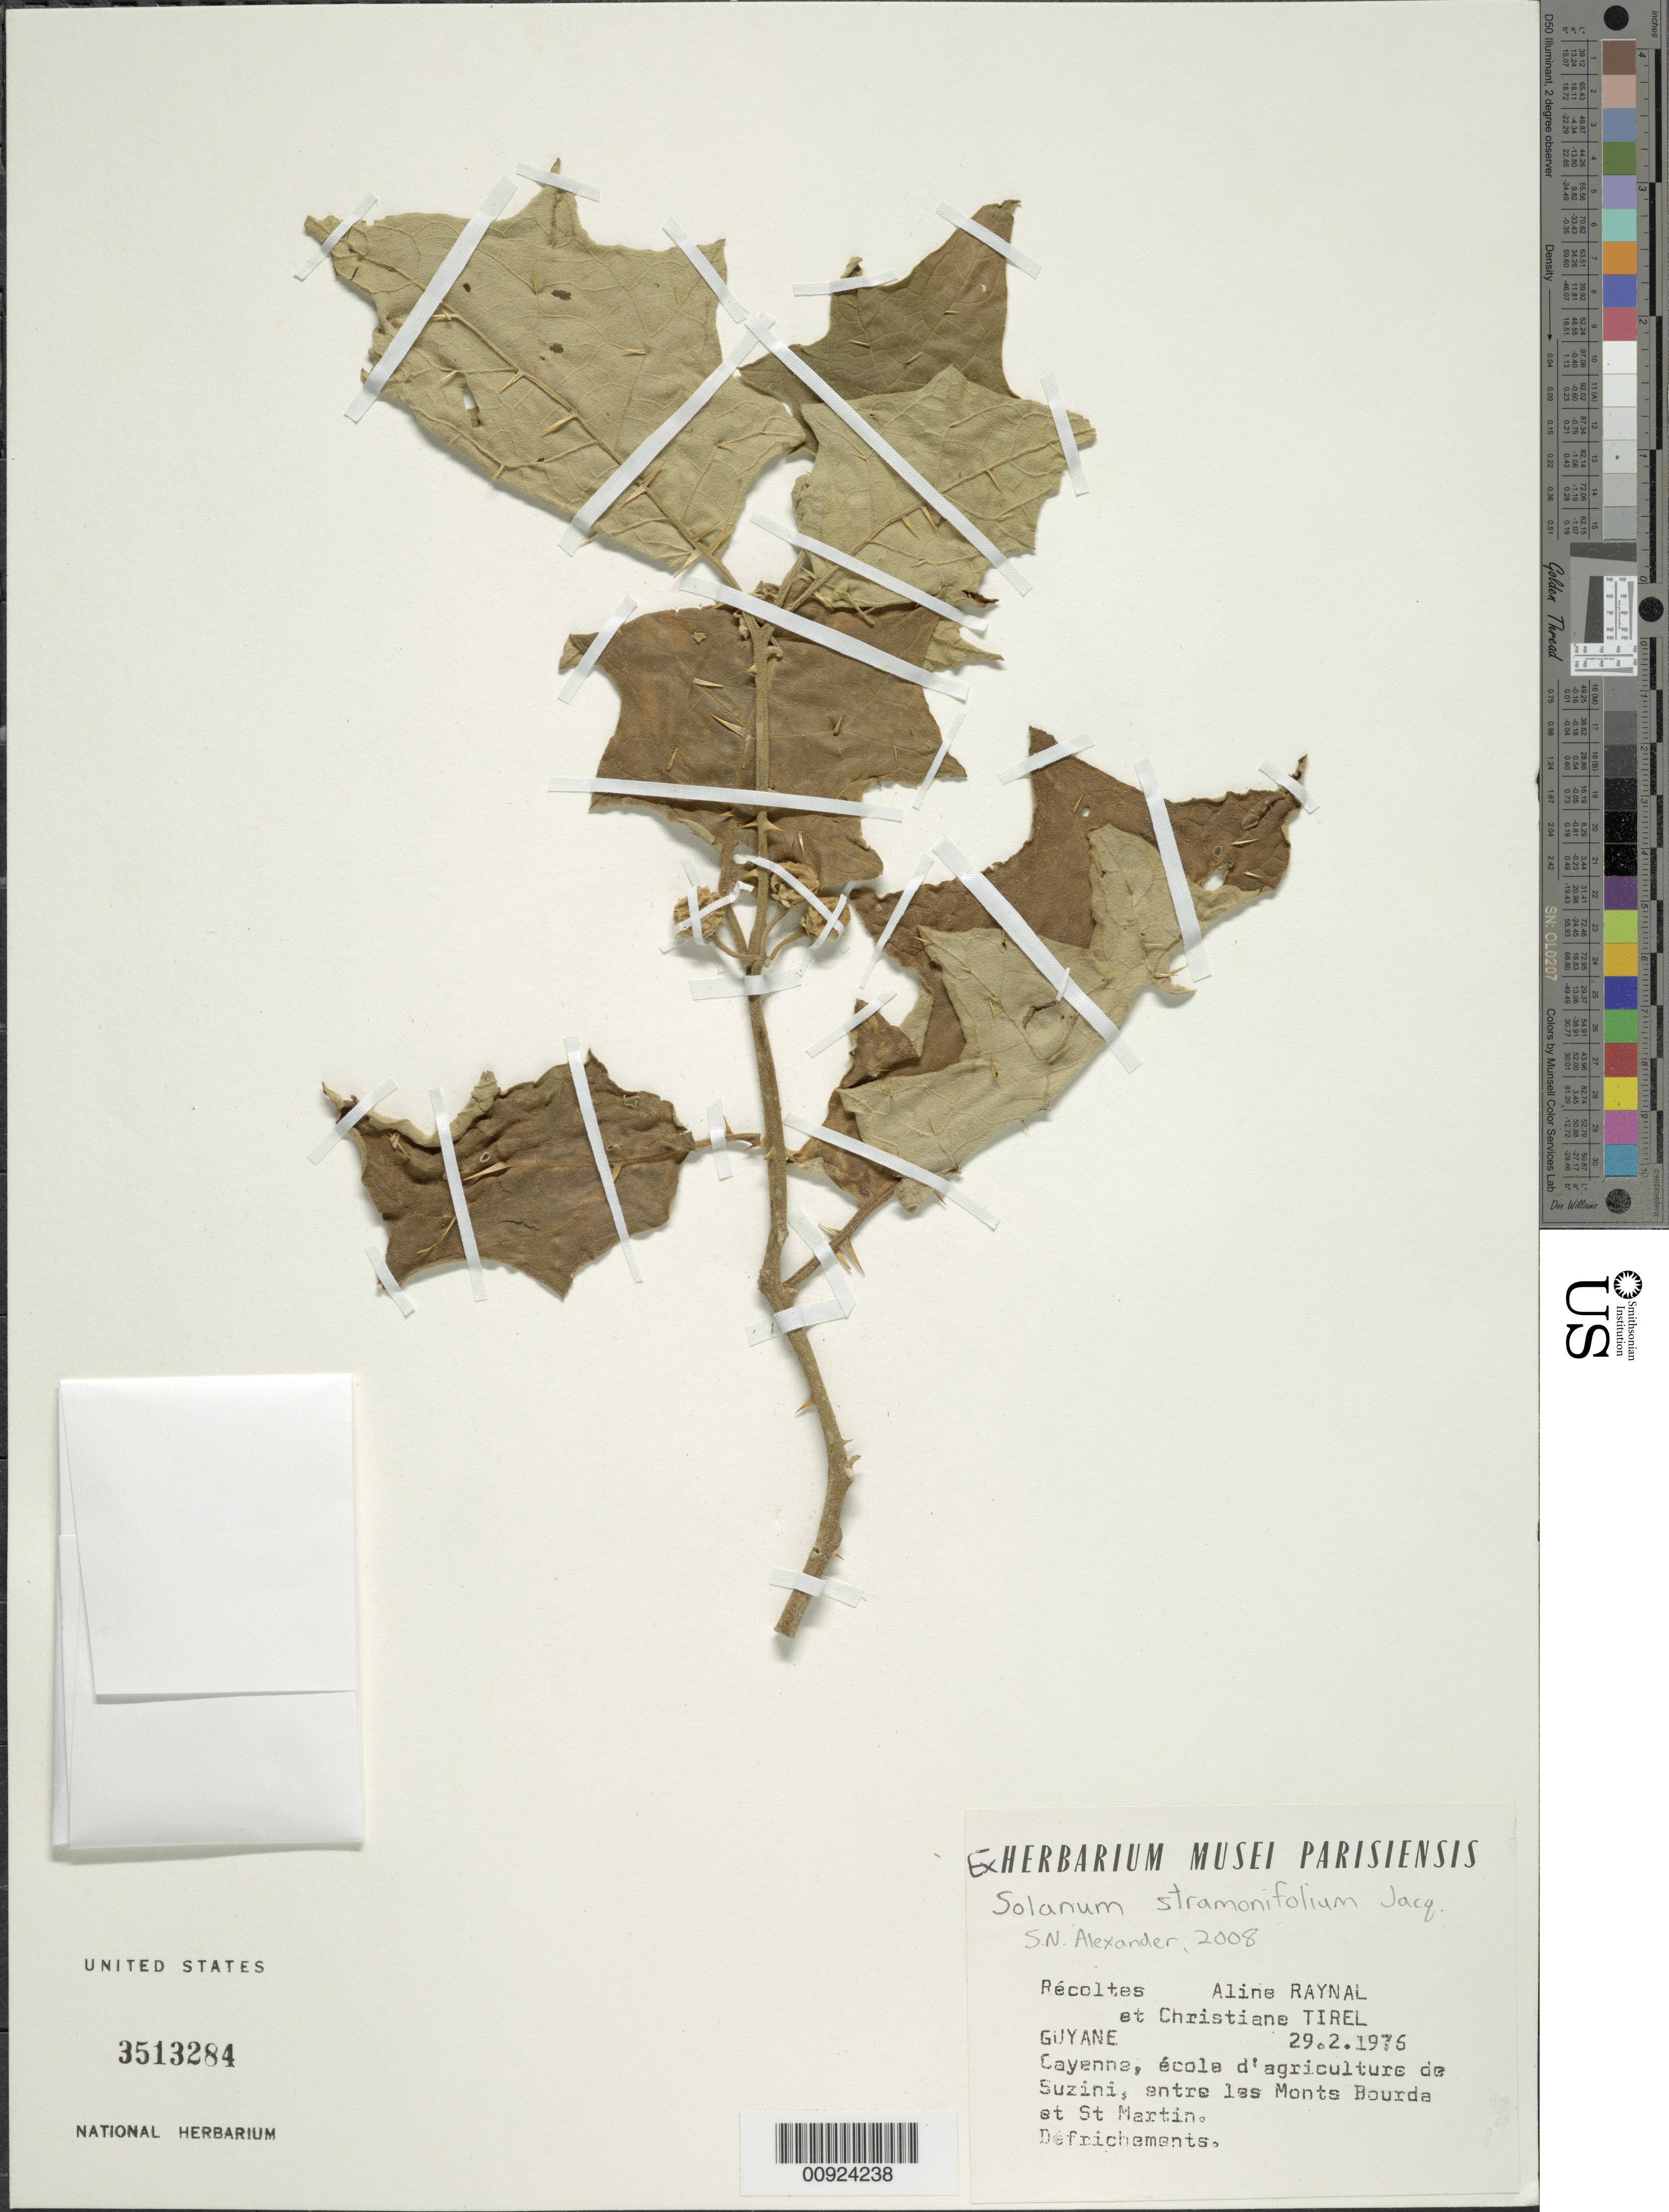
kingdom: Plantae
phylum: Tracheophyta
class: Magnoliopsida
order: Solanales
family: Solanaceae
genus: Solanum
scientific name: Solanum stramoniifolium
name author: Jacq.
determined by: Alexander, S. N.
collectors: A. M. Raynal & C. Tirel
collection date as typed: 29-Feb-76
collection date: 1976-02-29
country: French Guiana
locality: Cayenne, ecole d'agriculture de Suzini, entre les Monts Bourde et St Martin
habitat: Defrichements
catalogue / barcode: US 3513284